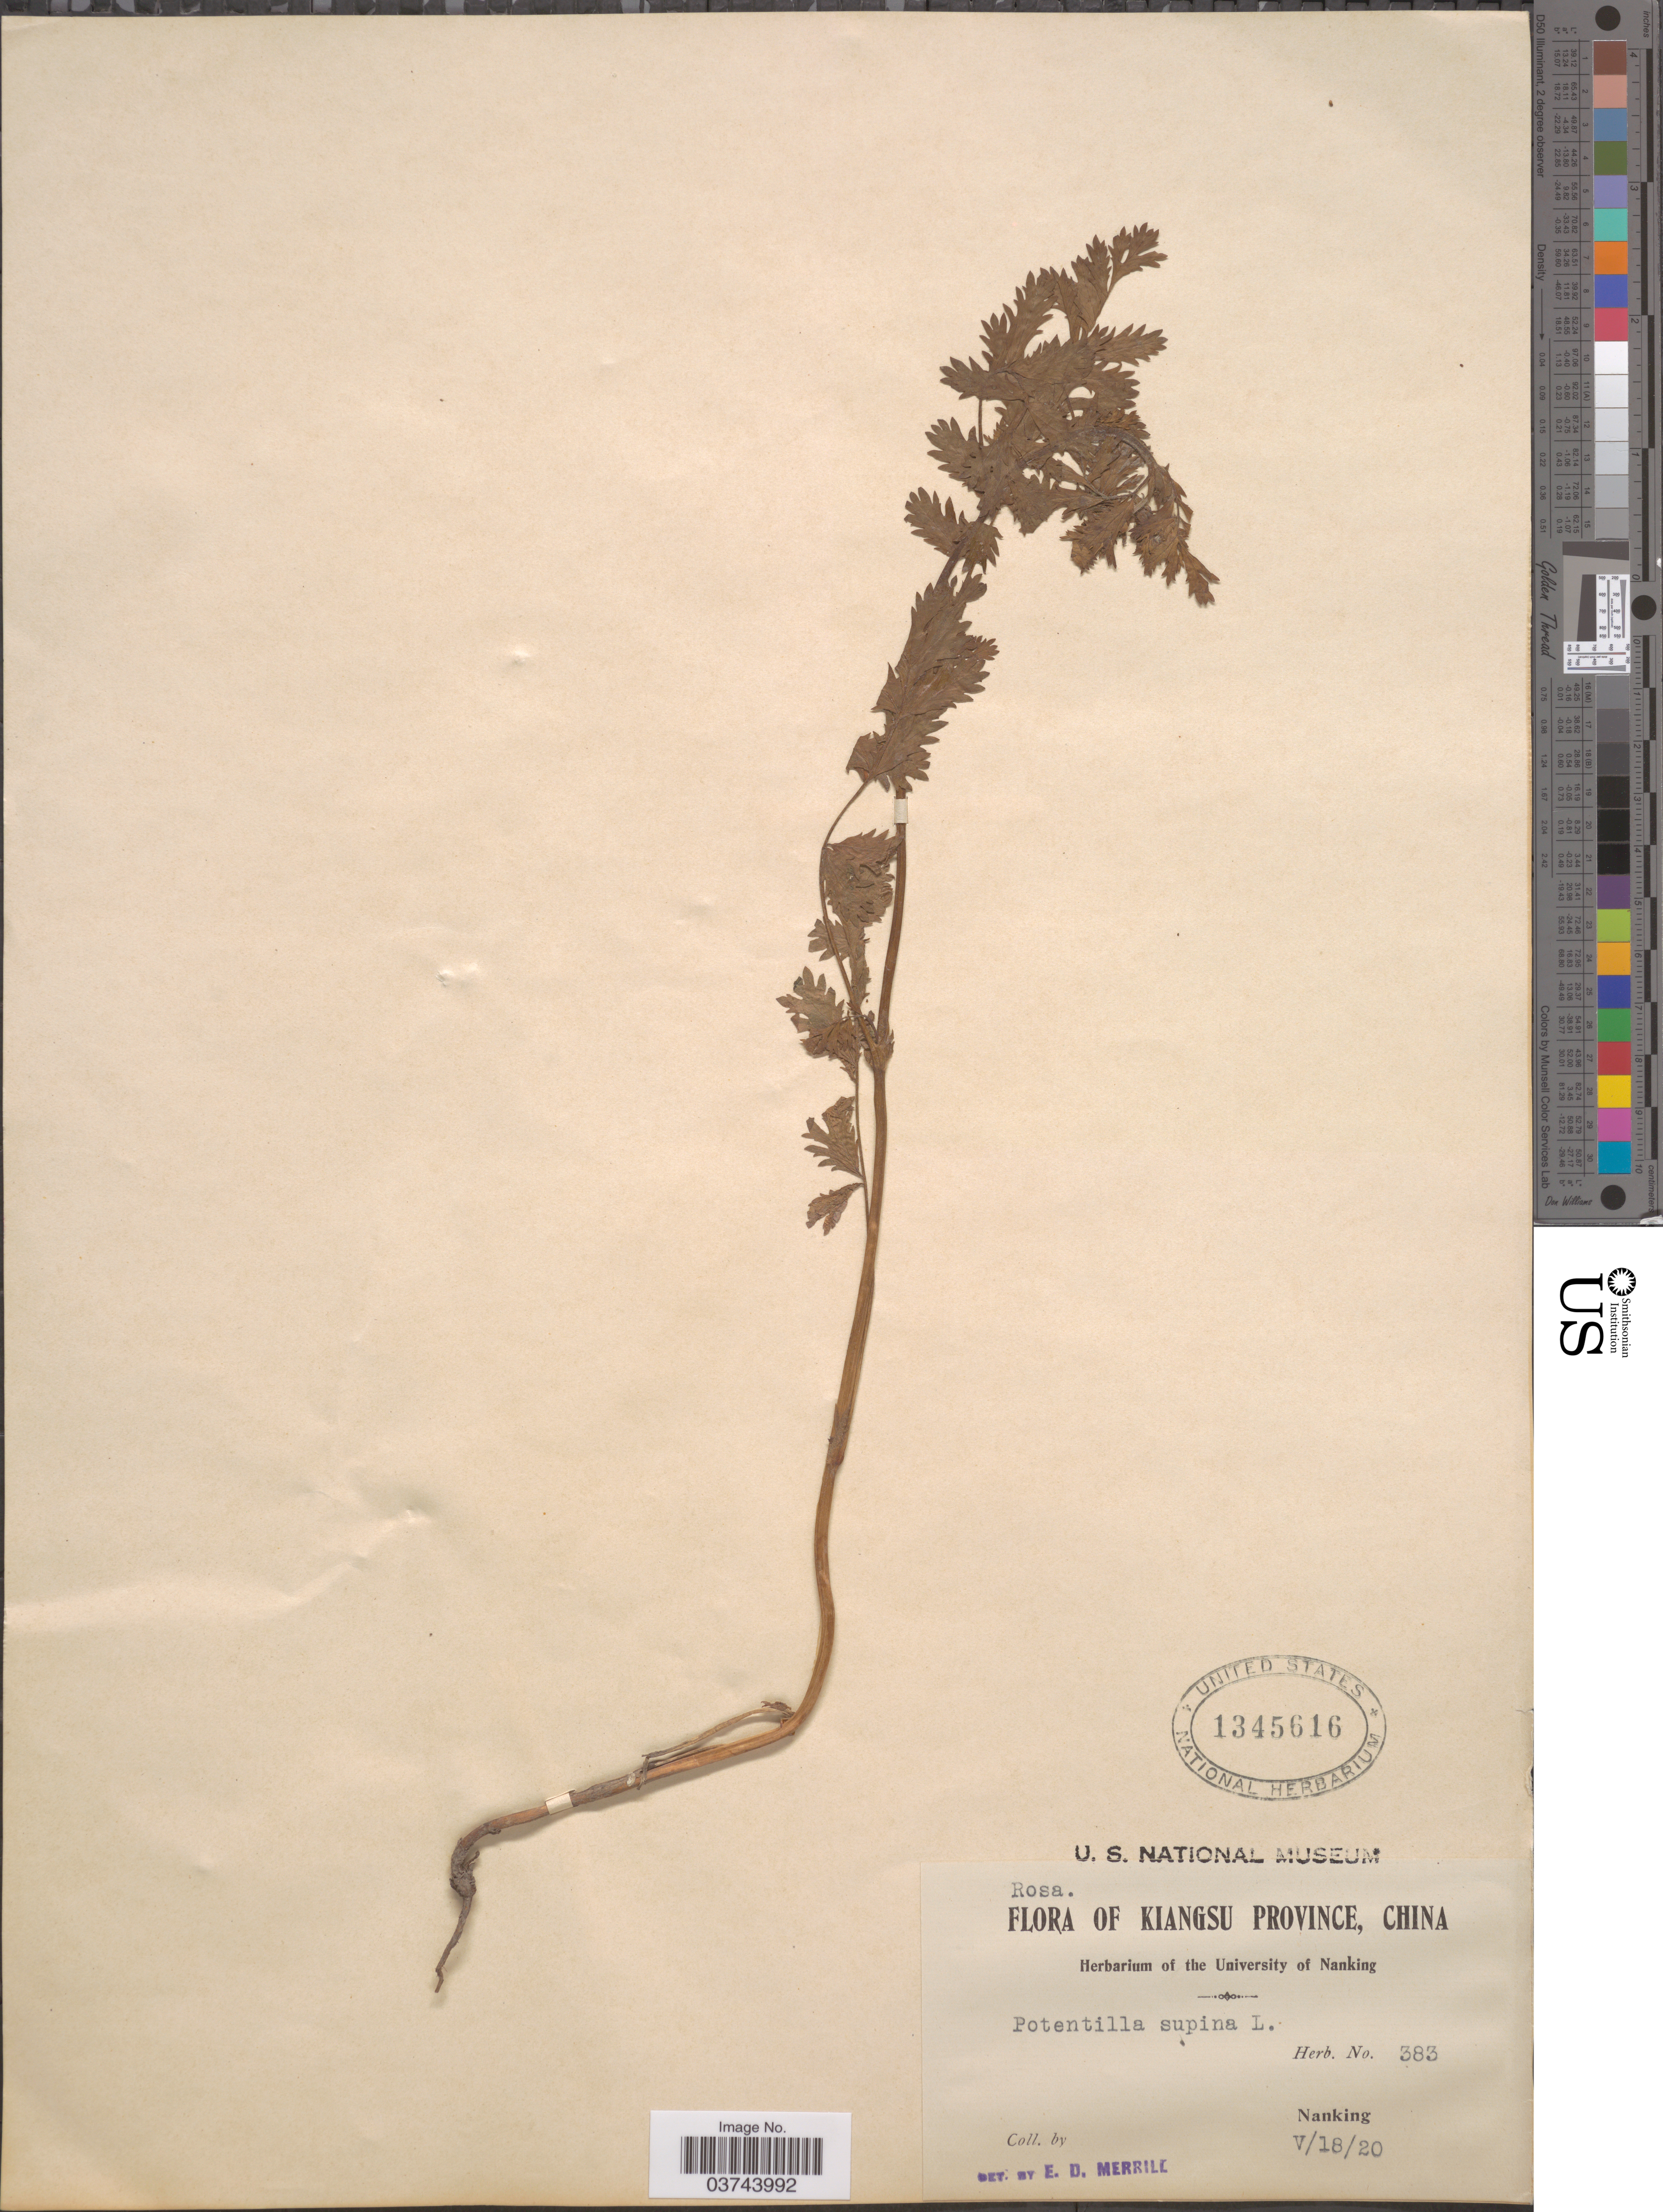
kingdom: Plantae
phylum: Tracheophyta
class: Magnoliopsida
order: Rosales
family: Rosaceae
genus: Potentilla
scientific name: Potentilla supina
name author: L.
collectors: ex herb. University of Nanking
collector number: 383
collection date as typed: Transcribed d/m/y: 18/5/20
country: China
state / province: Jiangsu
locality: Kiangsu Province. Nanking.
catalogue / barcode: US 1345616